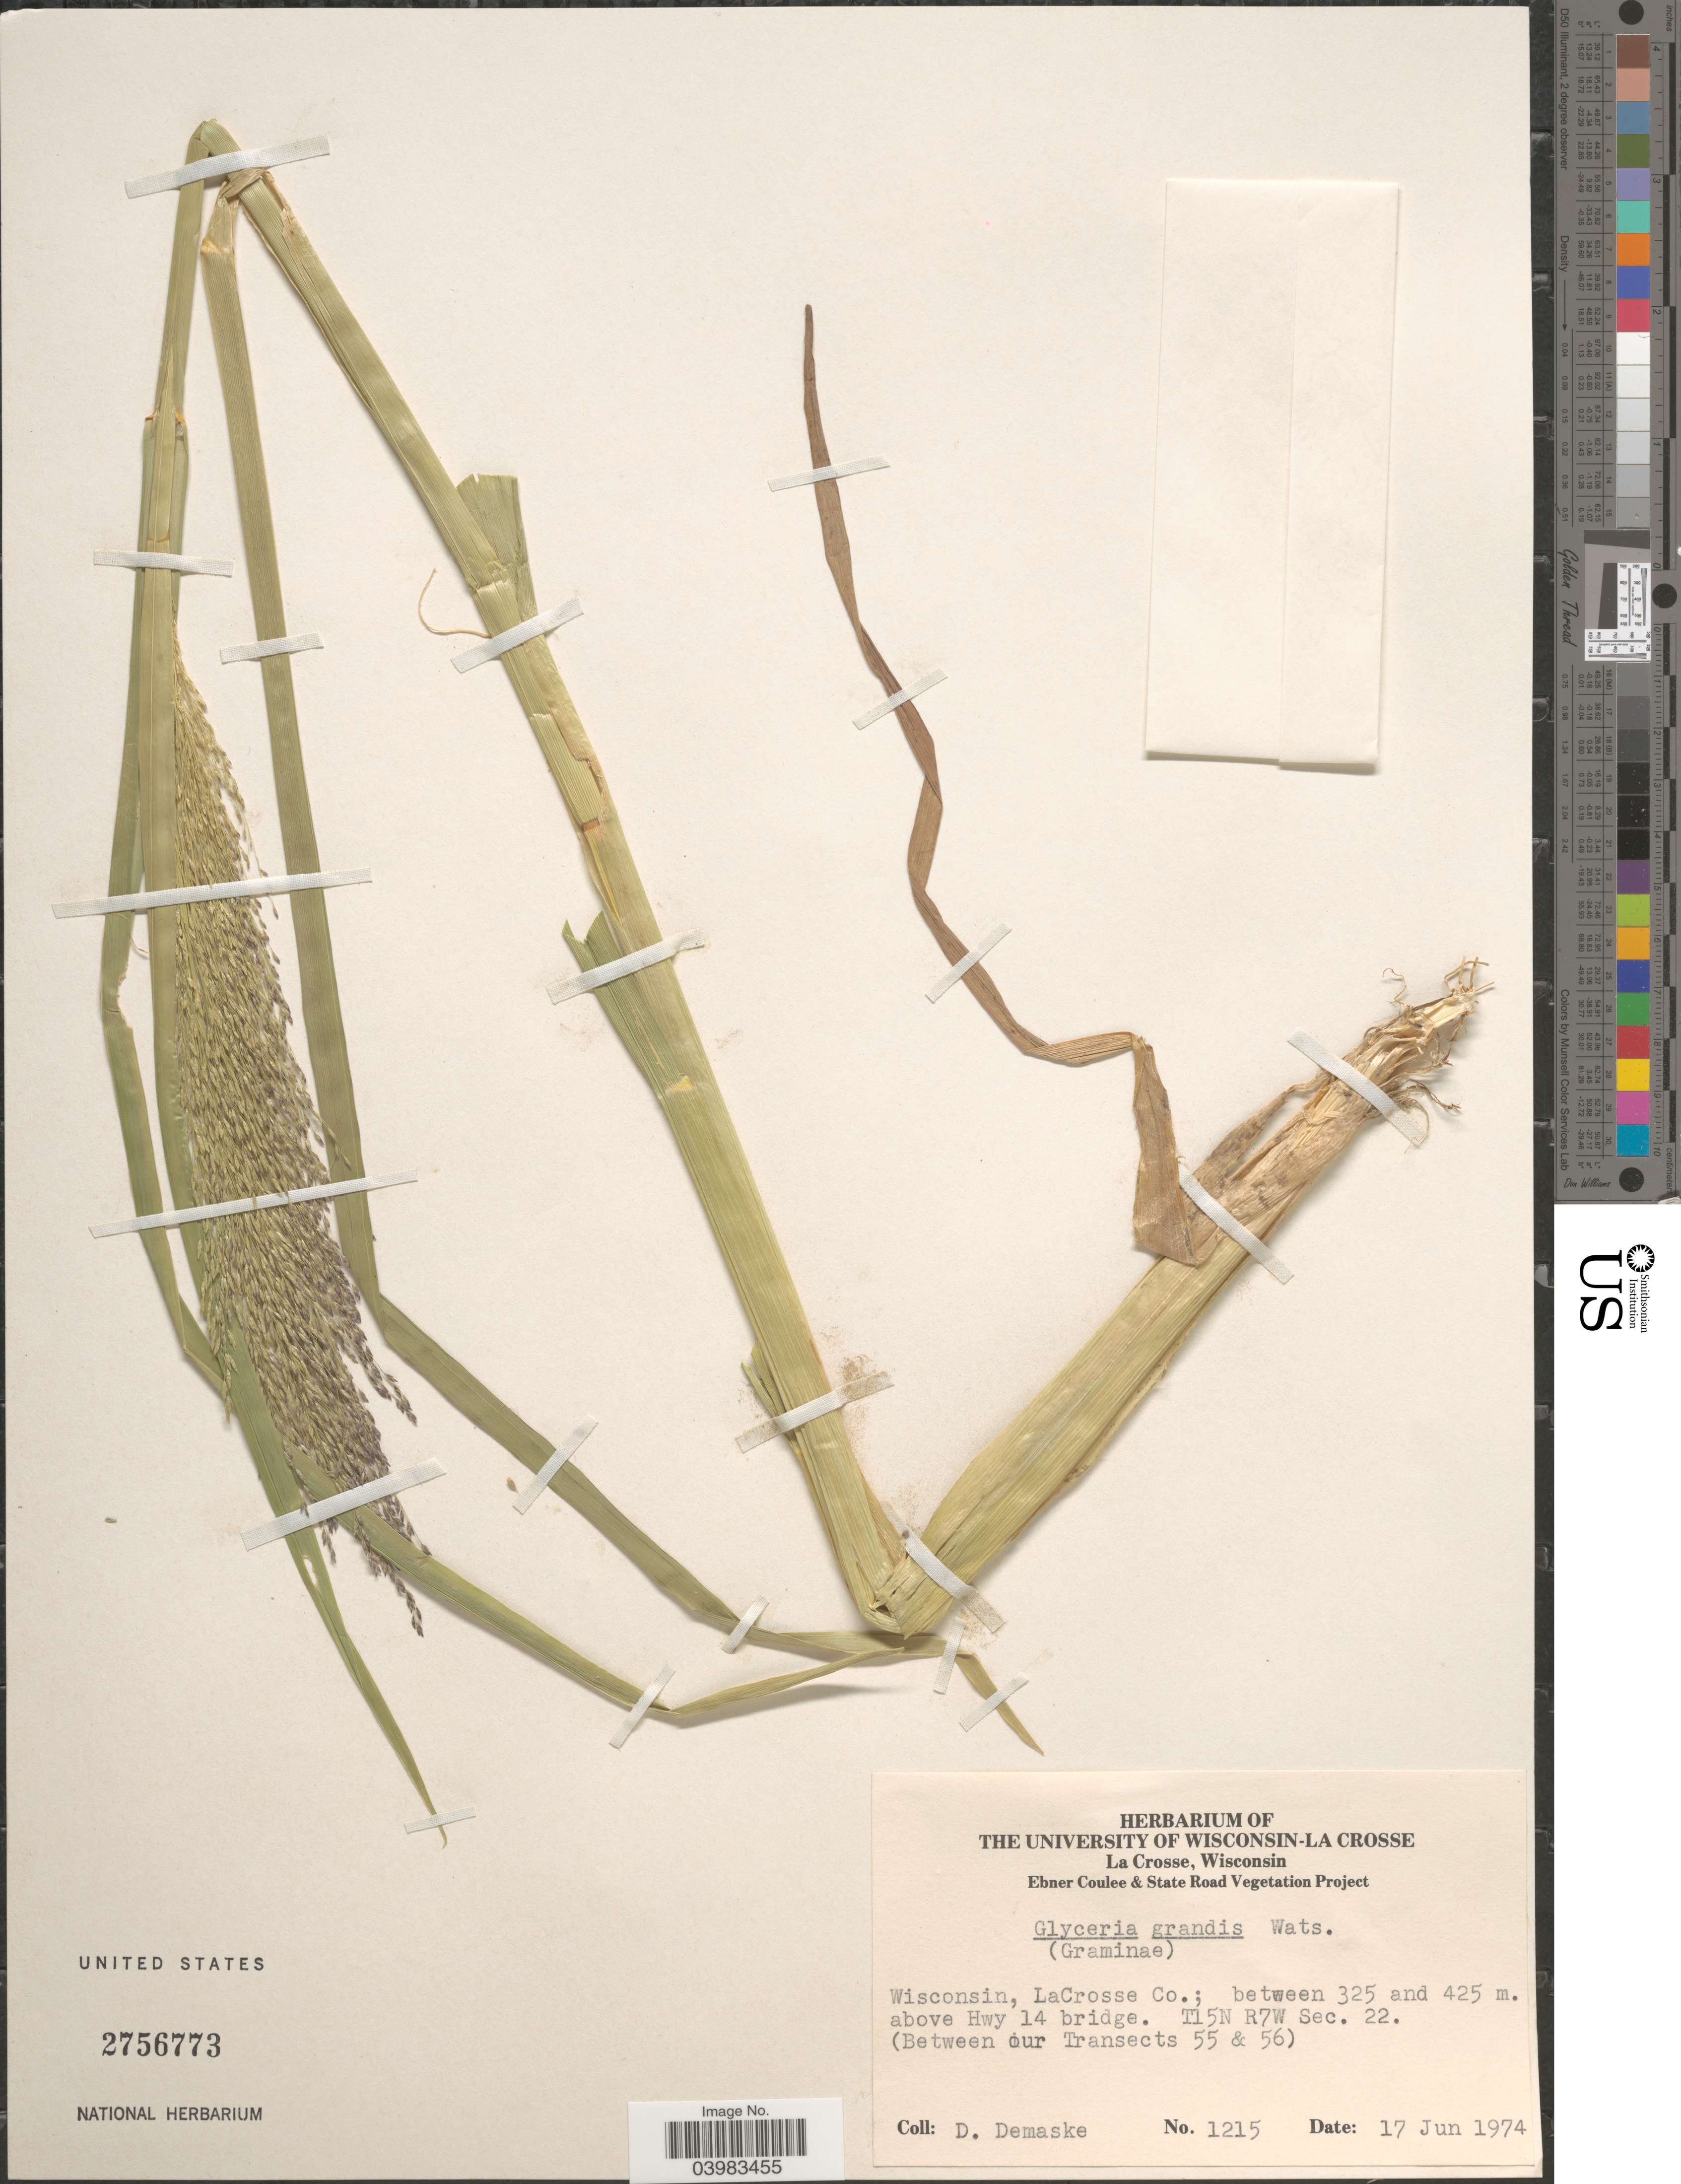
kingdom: Plantae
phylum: Tracheophyta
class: Liliopsida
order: Poales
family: Poaceae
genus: Glyceria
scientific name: Glyceria grandis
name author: S. Watson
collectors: D. Demaske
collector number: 1215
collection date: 1974-06-17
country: United States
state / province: Wisconsin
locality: LaCrosse Co.; above Hwy 14 bridge. T15N R7W Sec. 22. (Between our Transects 55 & 56).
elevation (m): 325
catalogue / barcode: US 2756773